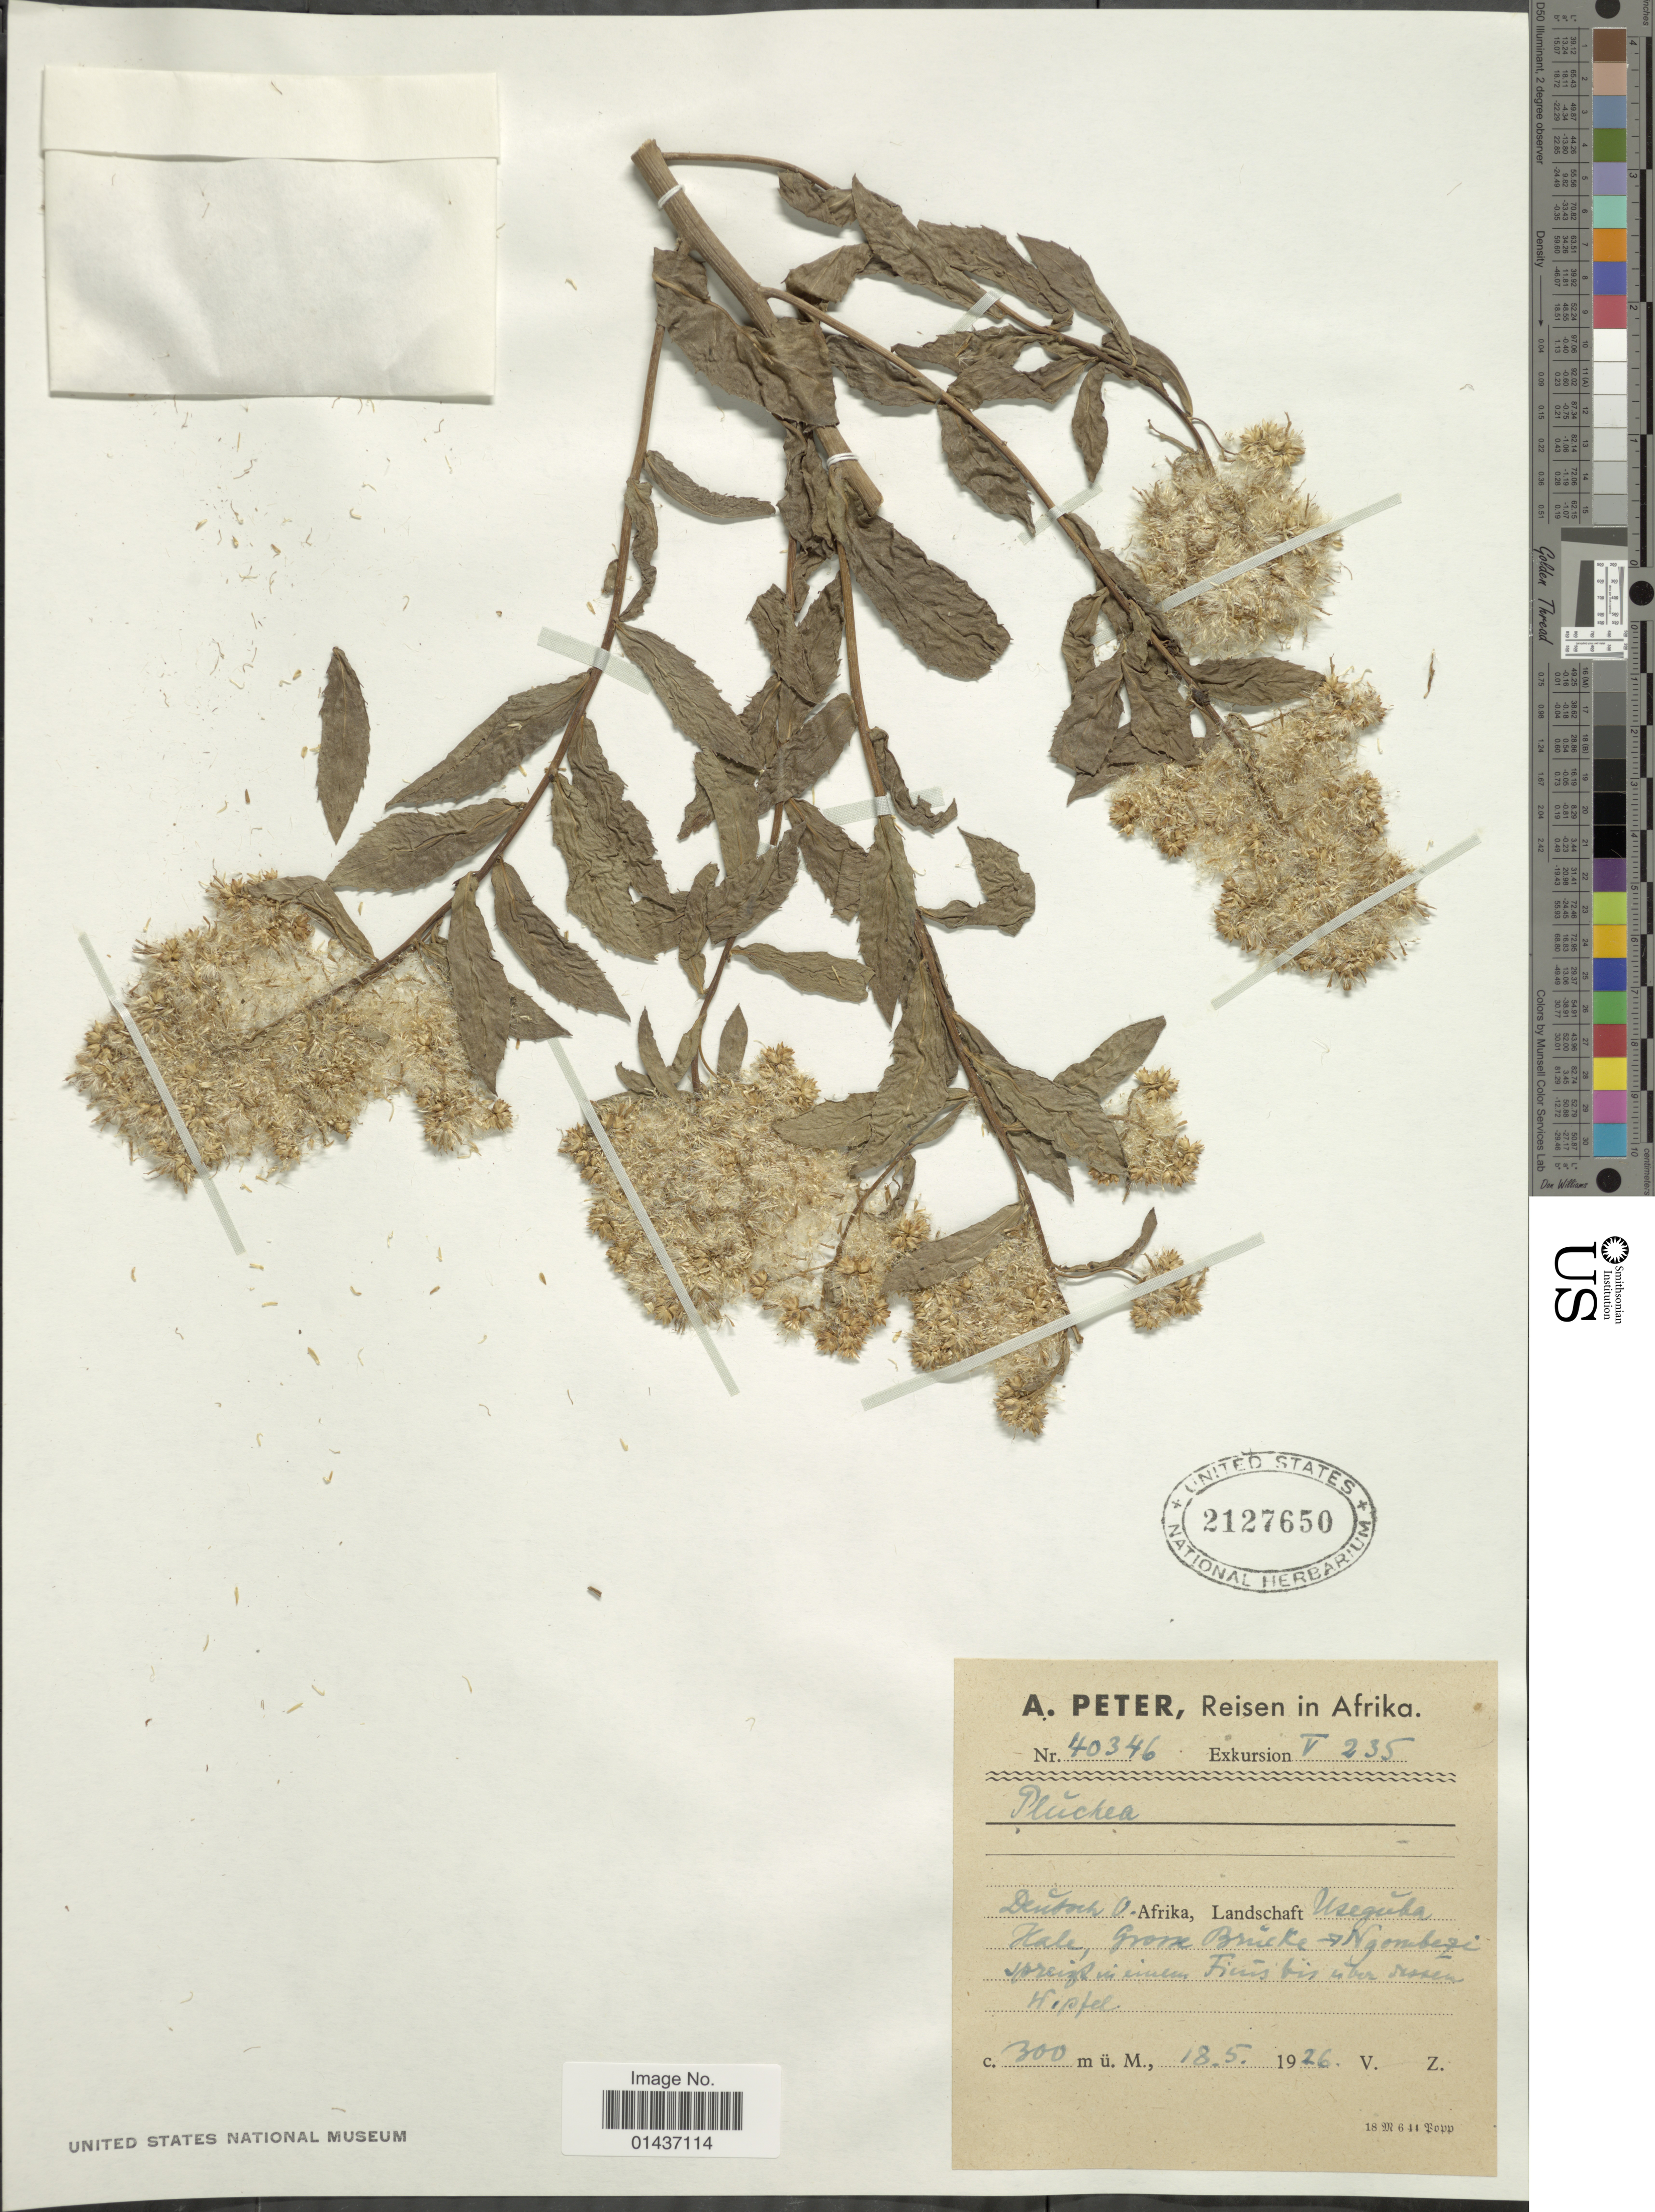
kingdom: Plantae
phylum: Tracheophyta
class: Magnoliopsida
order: Asterales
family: Asteraceae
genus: Pluchea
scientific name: Pluchea sp.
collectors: A. Peter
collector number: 40346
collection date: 1926-05-18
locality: Reisen in Afrika, Deutsch O-Afrika, Landschaft Usegüba Hale, Grosse Brücke - Ngombezi [illegible text]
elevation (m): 300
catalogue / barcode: US 2127650